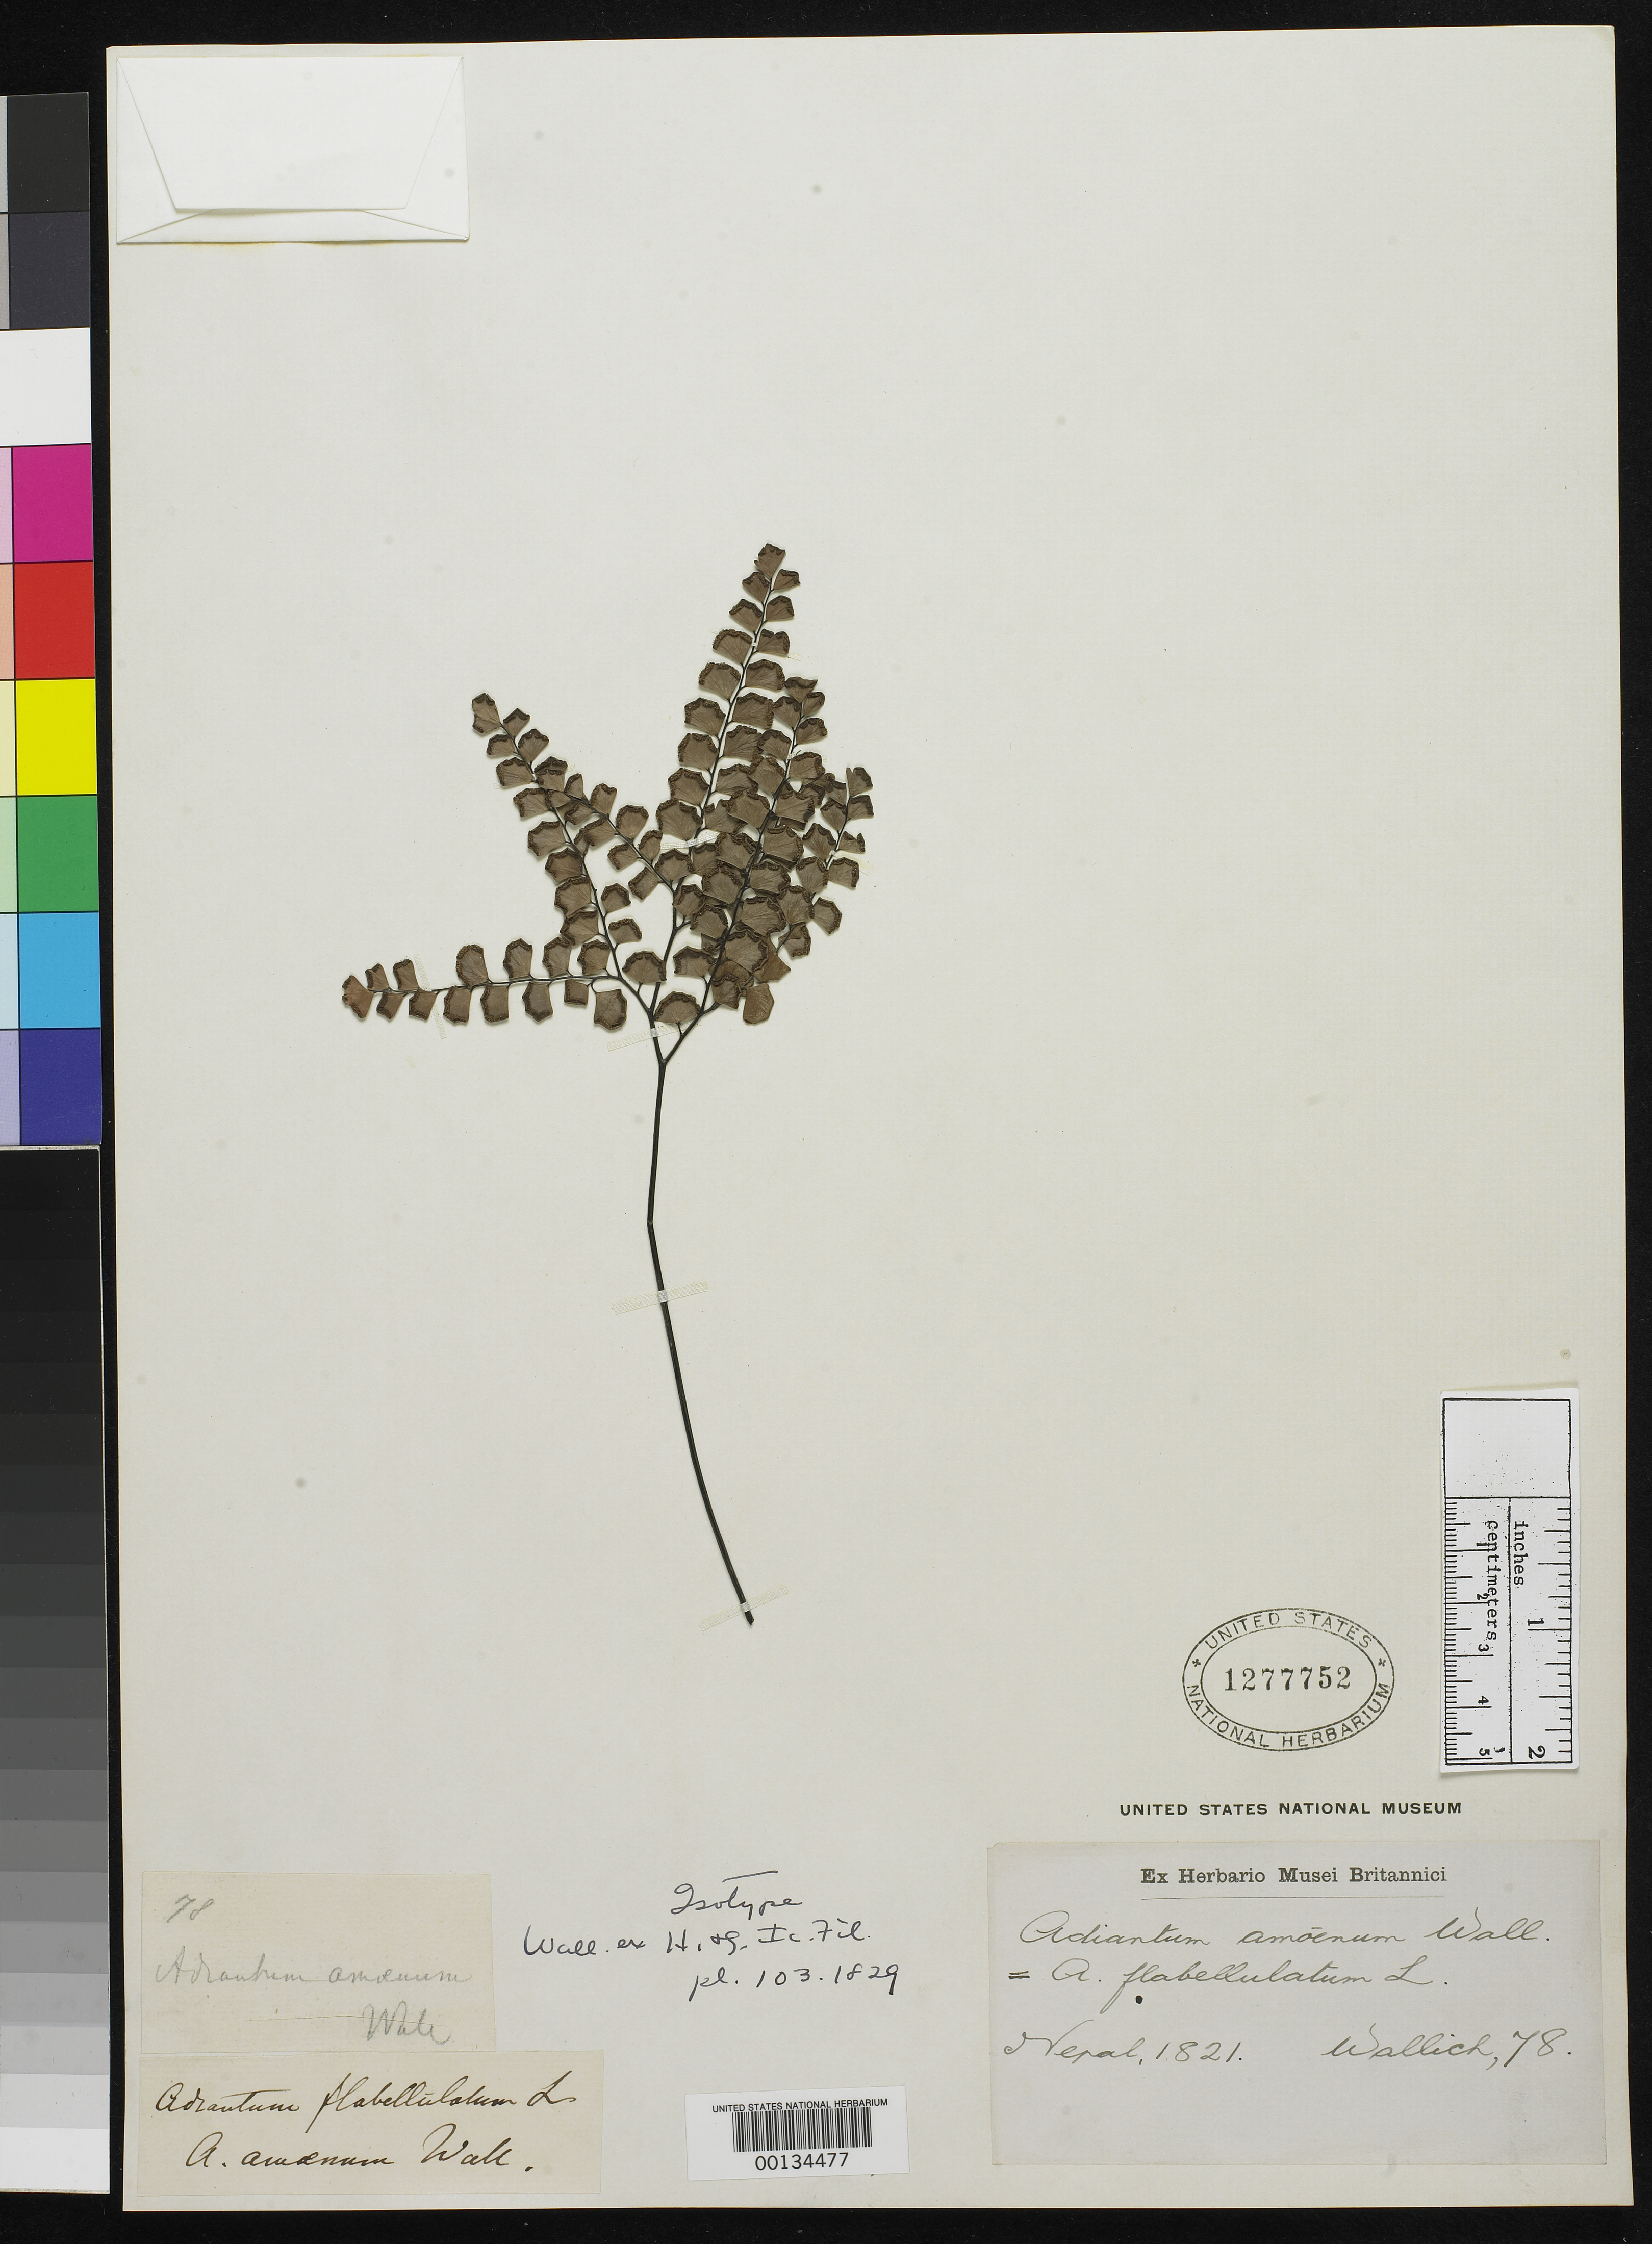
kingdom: Plantae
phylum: Tracheophyta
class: Polypodiopsida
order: Polypodiales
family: Pteridaceae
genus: Adiantum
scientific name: Adiantum amoenum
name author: Wall. ex Hook. & Grev.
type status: Type Collection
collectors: N. Wallich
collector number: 78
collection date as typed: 1821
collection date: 1821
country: Nepal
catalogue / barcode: US 1277752